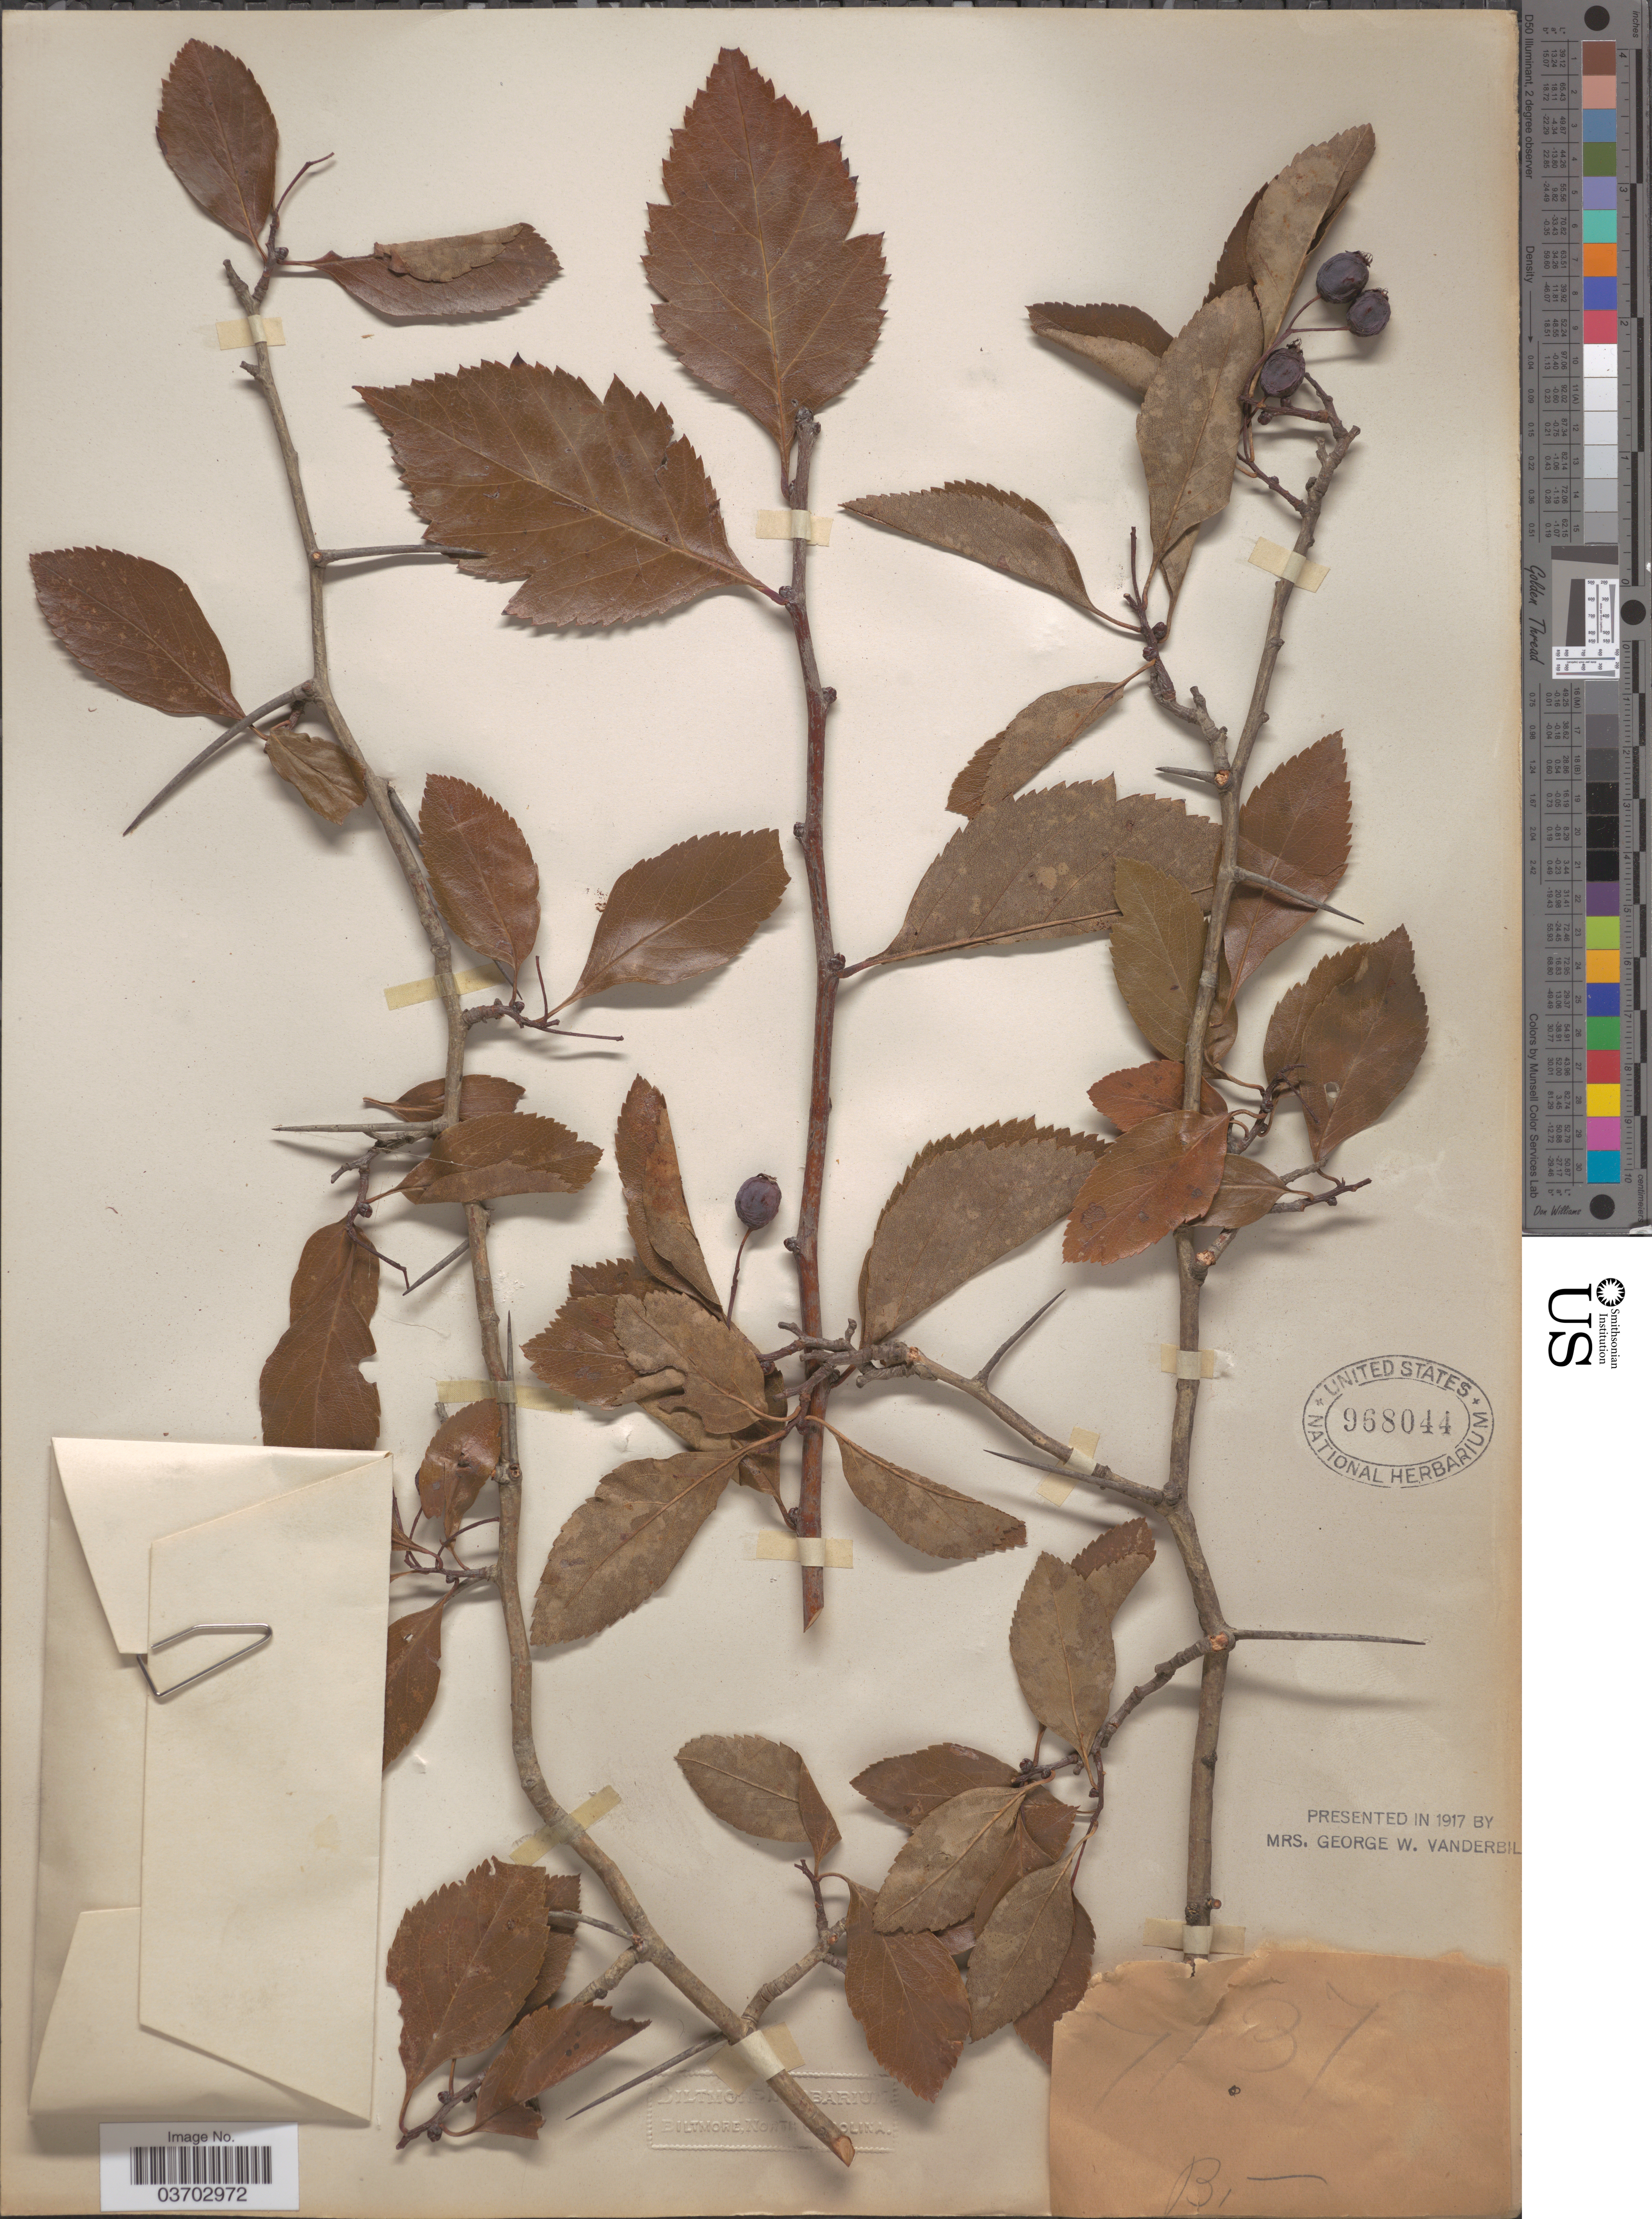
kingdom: Plantae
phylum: Tracheophyta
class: Magnoliopsida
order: Rosales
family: Rosaceae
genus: Crataegus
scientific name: Crataegus sp.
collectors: ex herb. Biltmore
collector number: B/7137*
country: United States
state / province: North Carolina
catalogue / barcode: US 968044